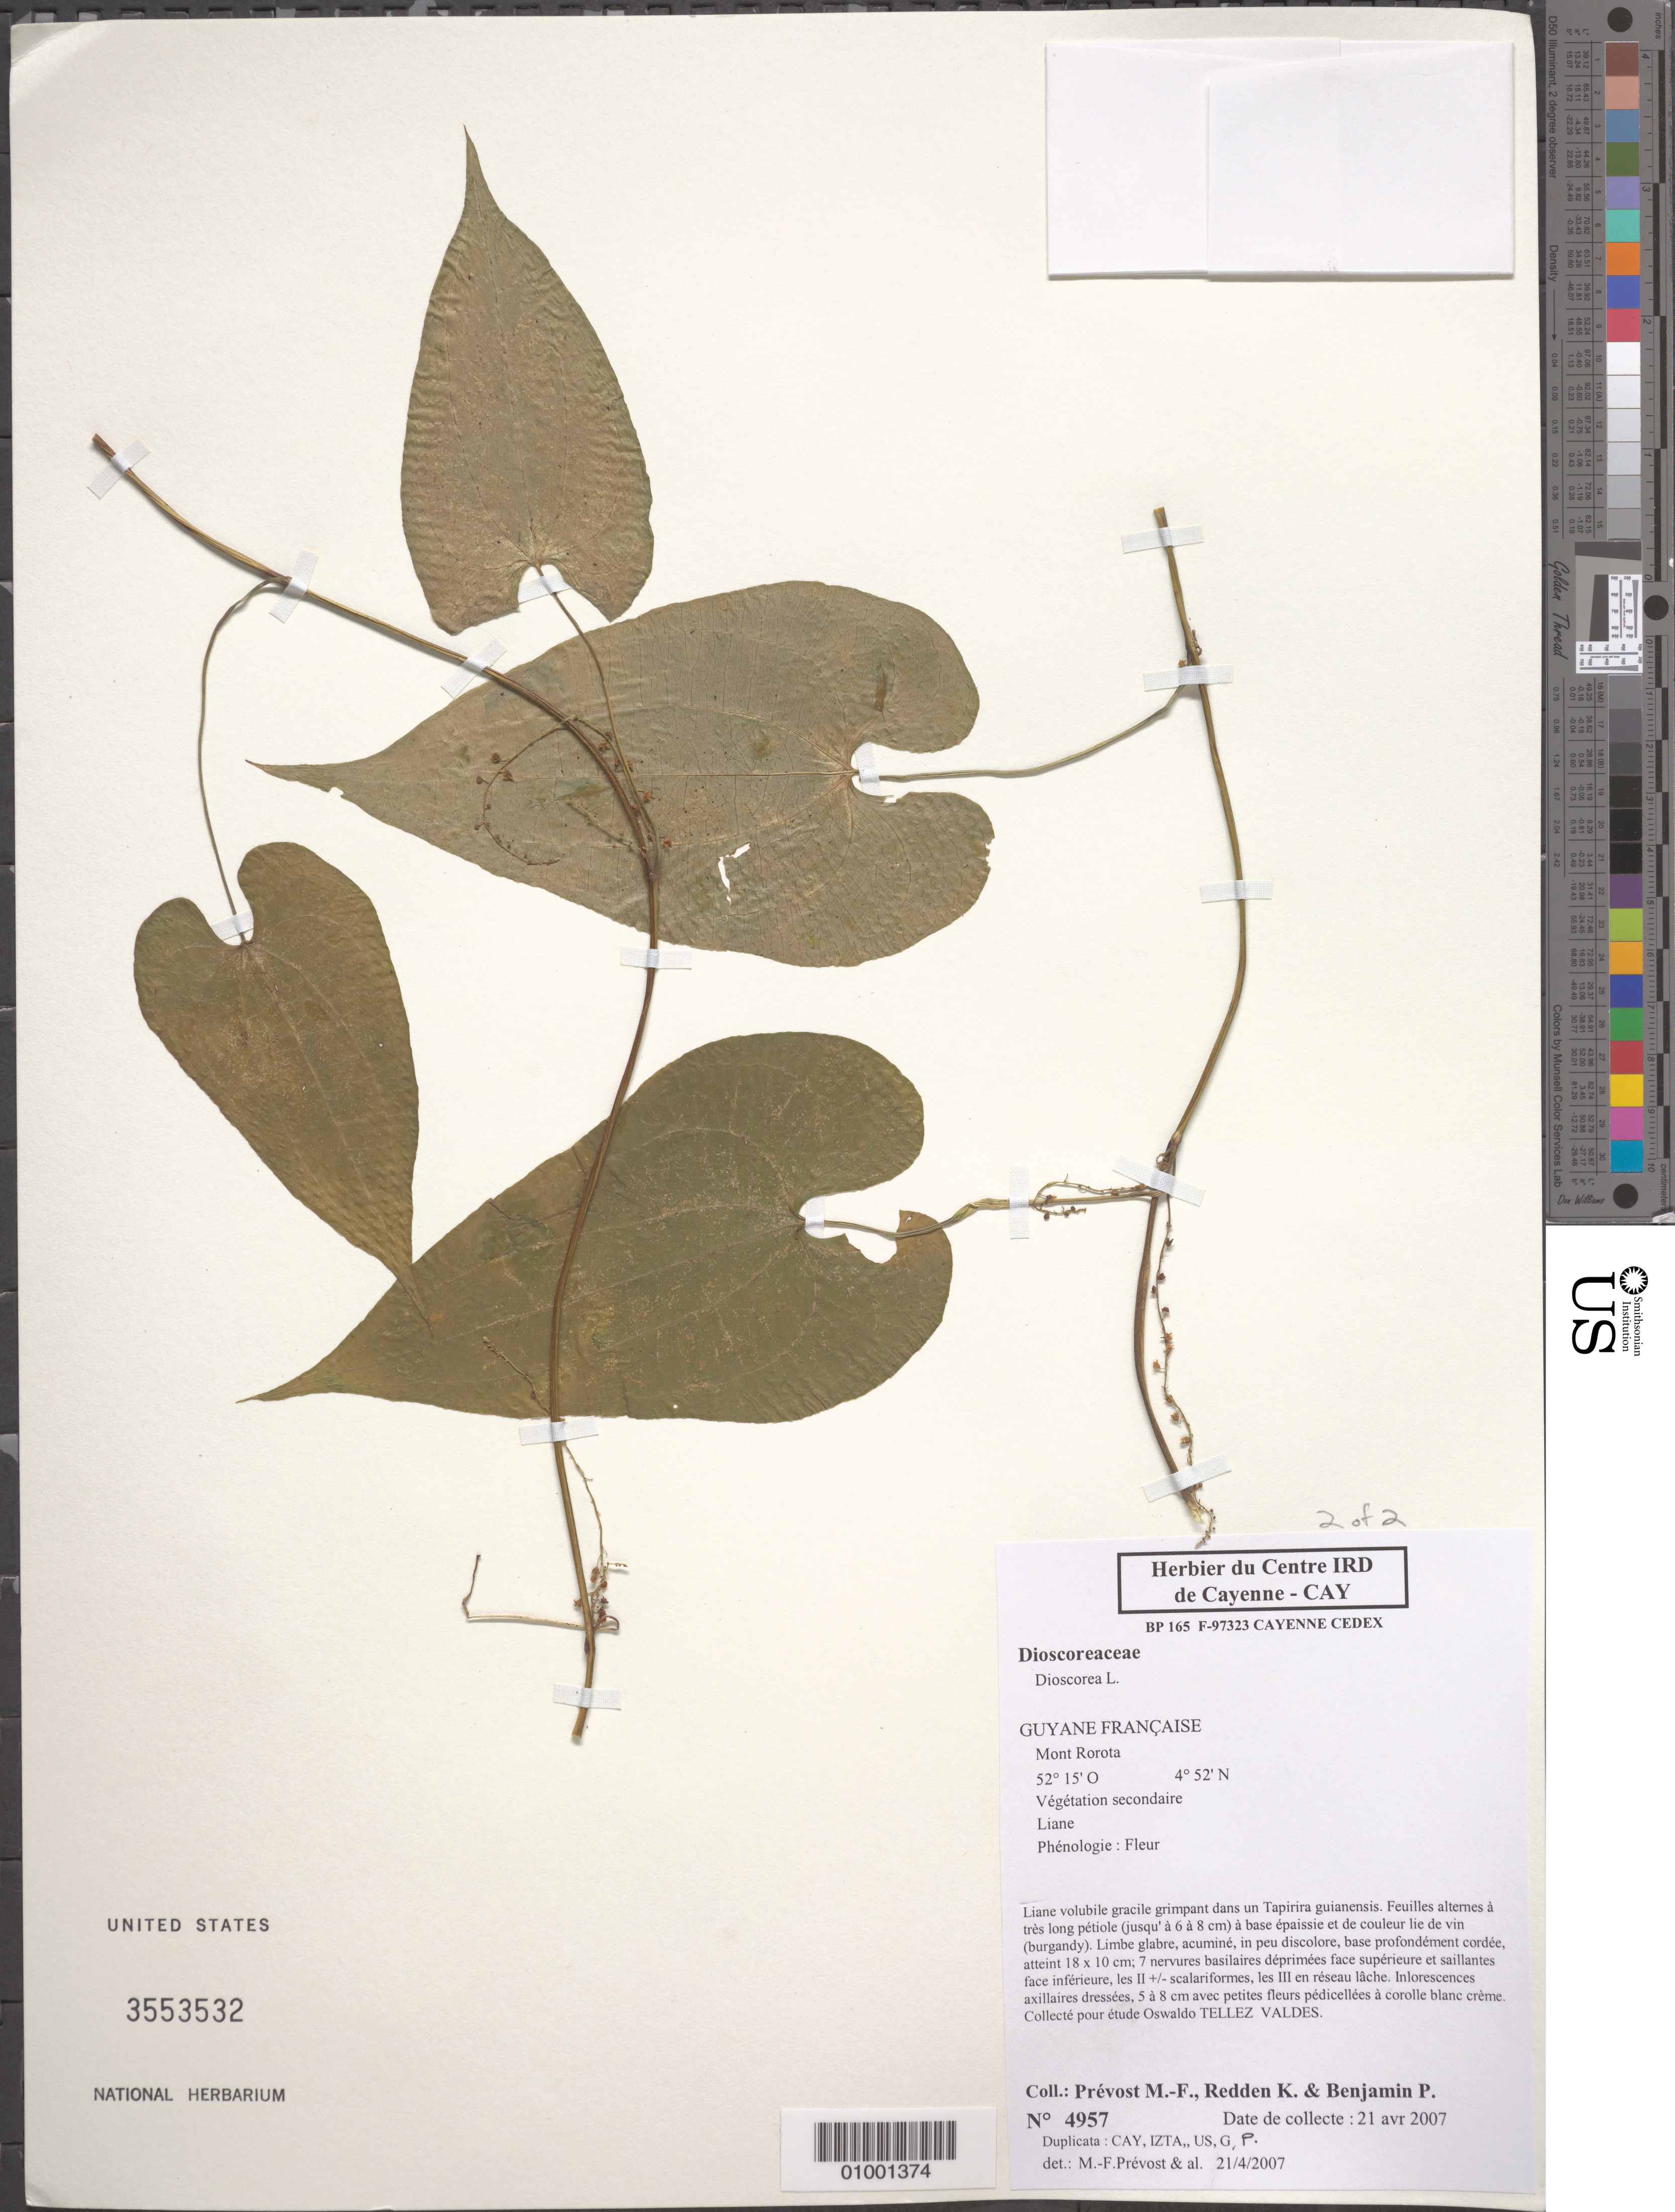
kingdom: Plantae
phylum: Tracheophyta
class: Liliopsida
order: Dioscoreales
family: Dioscoreaceae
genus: Dioscorea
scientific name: Dioscorea sp.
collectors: M.-F. Prévost, K. M. Redden & P. Benjamin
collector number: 4957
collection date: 2007-04-21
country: French Guiana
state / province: Cayenne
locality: Mont Rorota.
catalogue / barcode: US 3553532